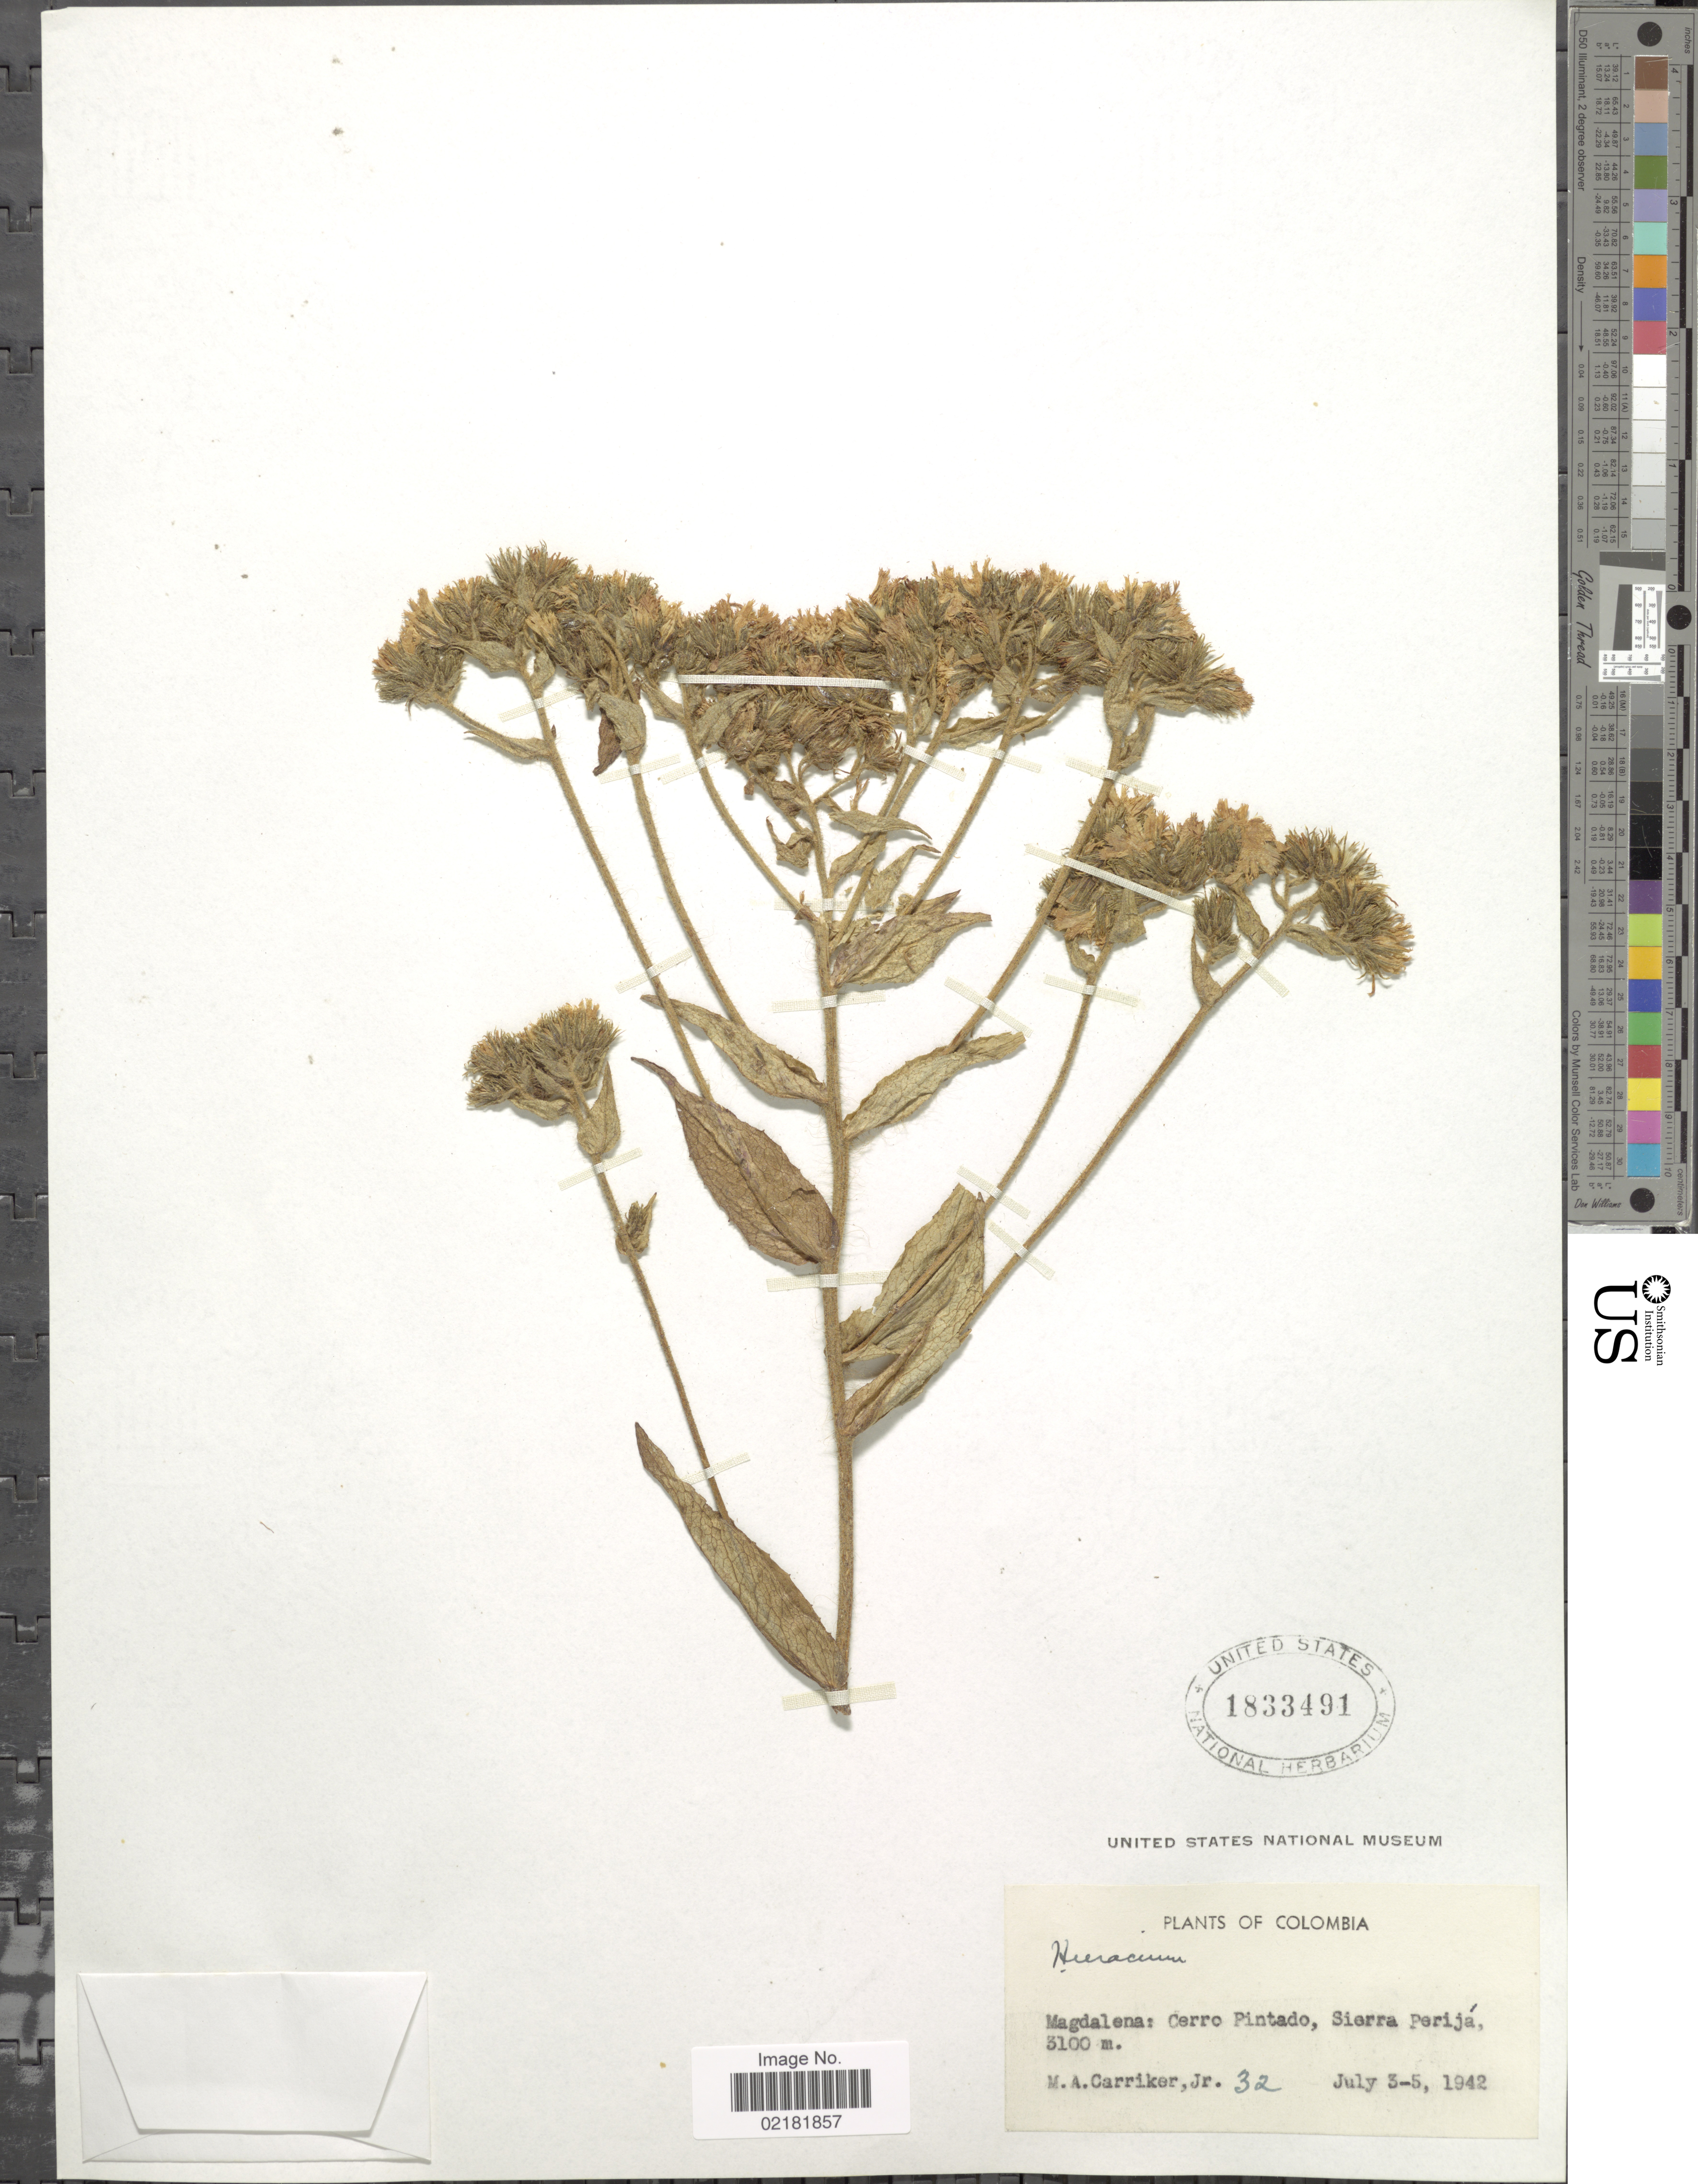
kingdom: Plantae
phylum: Tracheophyta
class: Magnoliopsida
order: Asterales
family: Asteraceae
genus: Hieracium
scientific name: Hieracium repandulare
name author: Druce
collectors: M. A. Carriker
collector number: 32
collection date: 1942-07-03/1942-07-05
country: Colombia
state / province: Magdalena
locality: Cerro Pintado, Sierra Perija.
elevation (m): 3100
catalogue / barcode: US 1833491